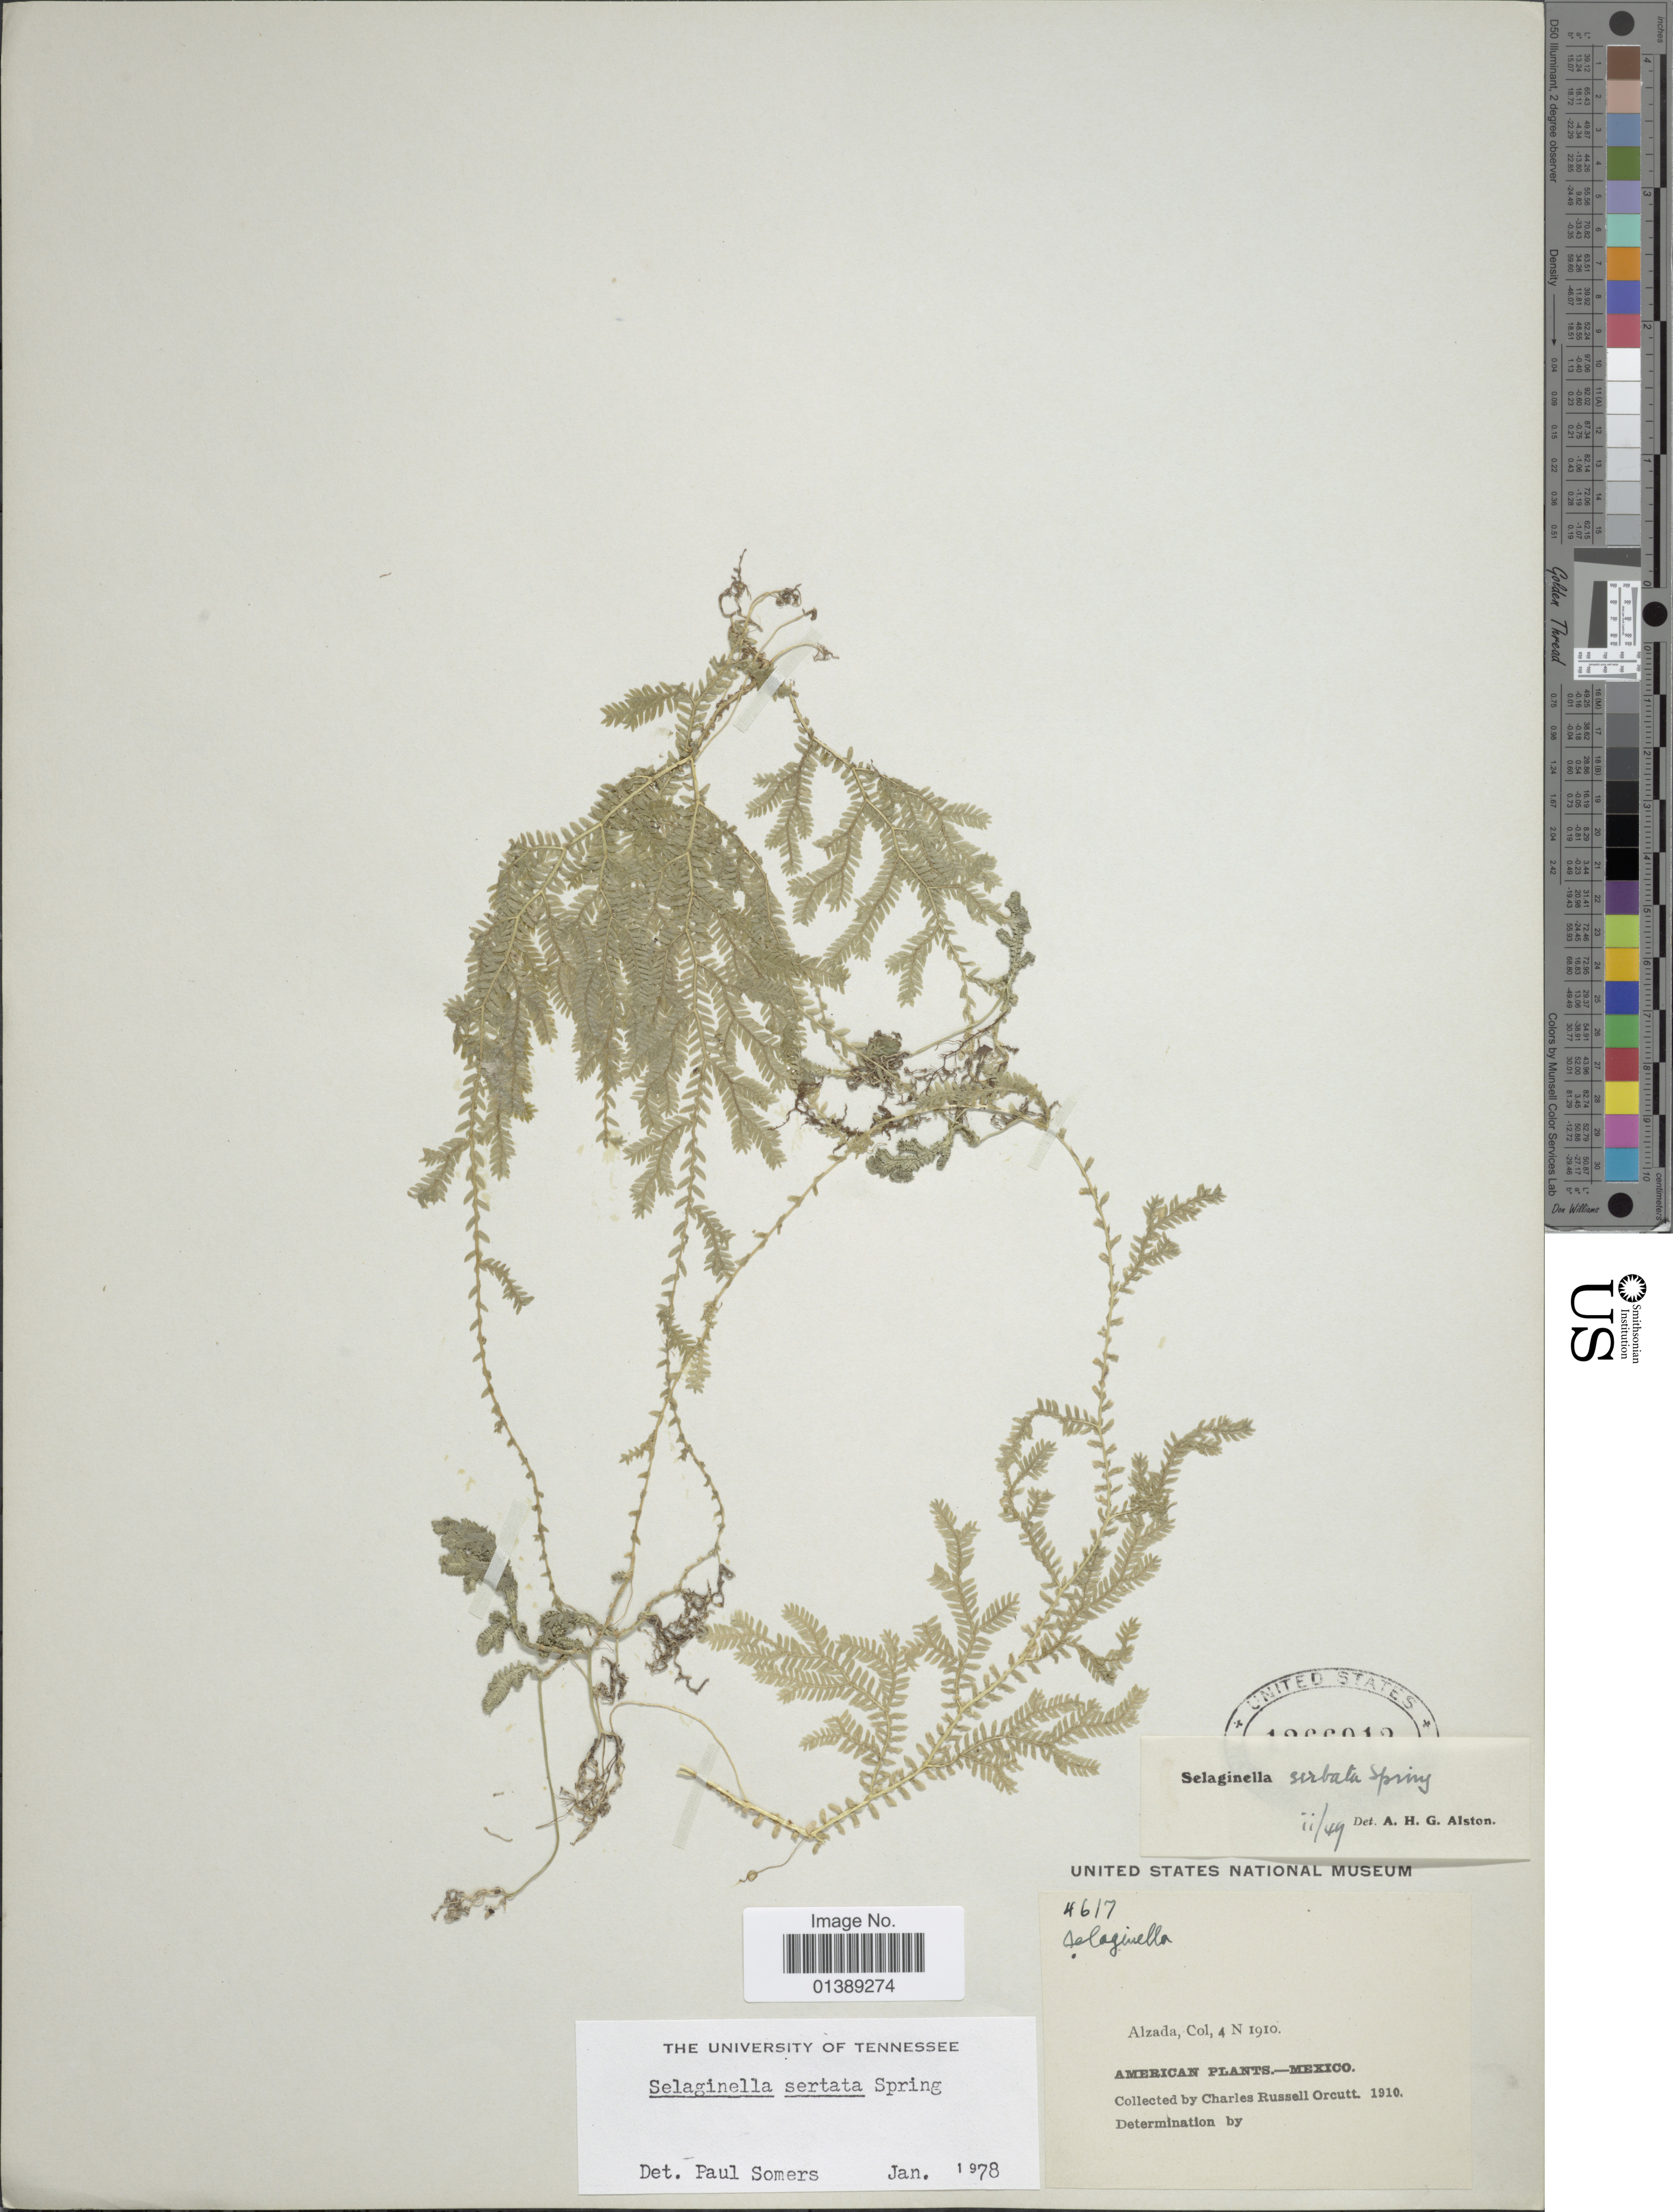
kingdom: Plantae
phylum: Tracheophyta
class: Lycopodiopsida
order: Selaginellales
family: Selaginellaceae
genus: Selaginella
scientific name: Selaginella sertata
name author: Spring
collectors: C. R. Orcutt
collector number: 4617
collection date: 1910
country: Mexico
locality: Alzada, Col, 4 N